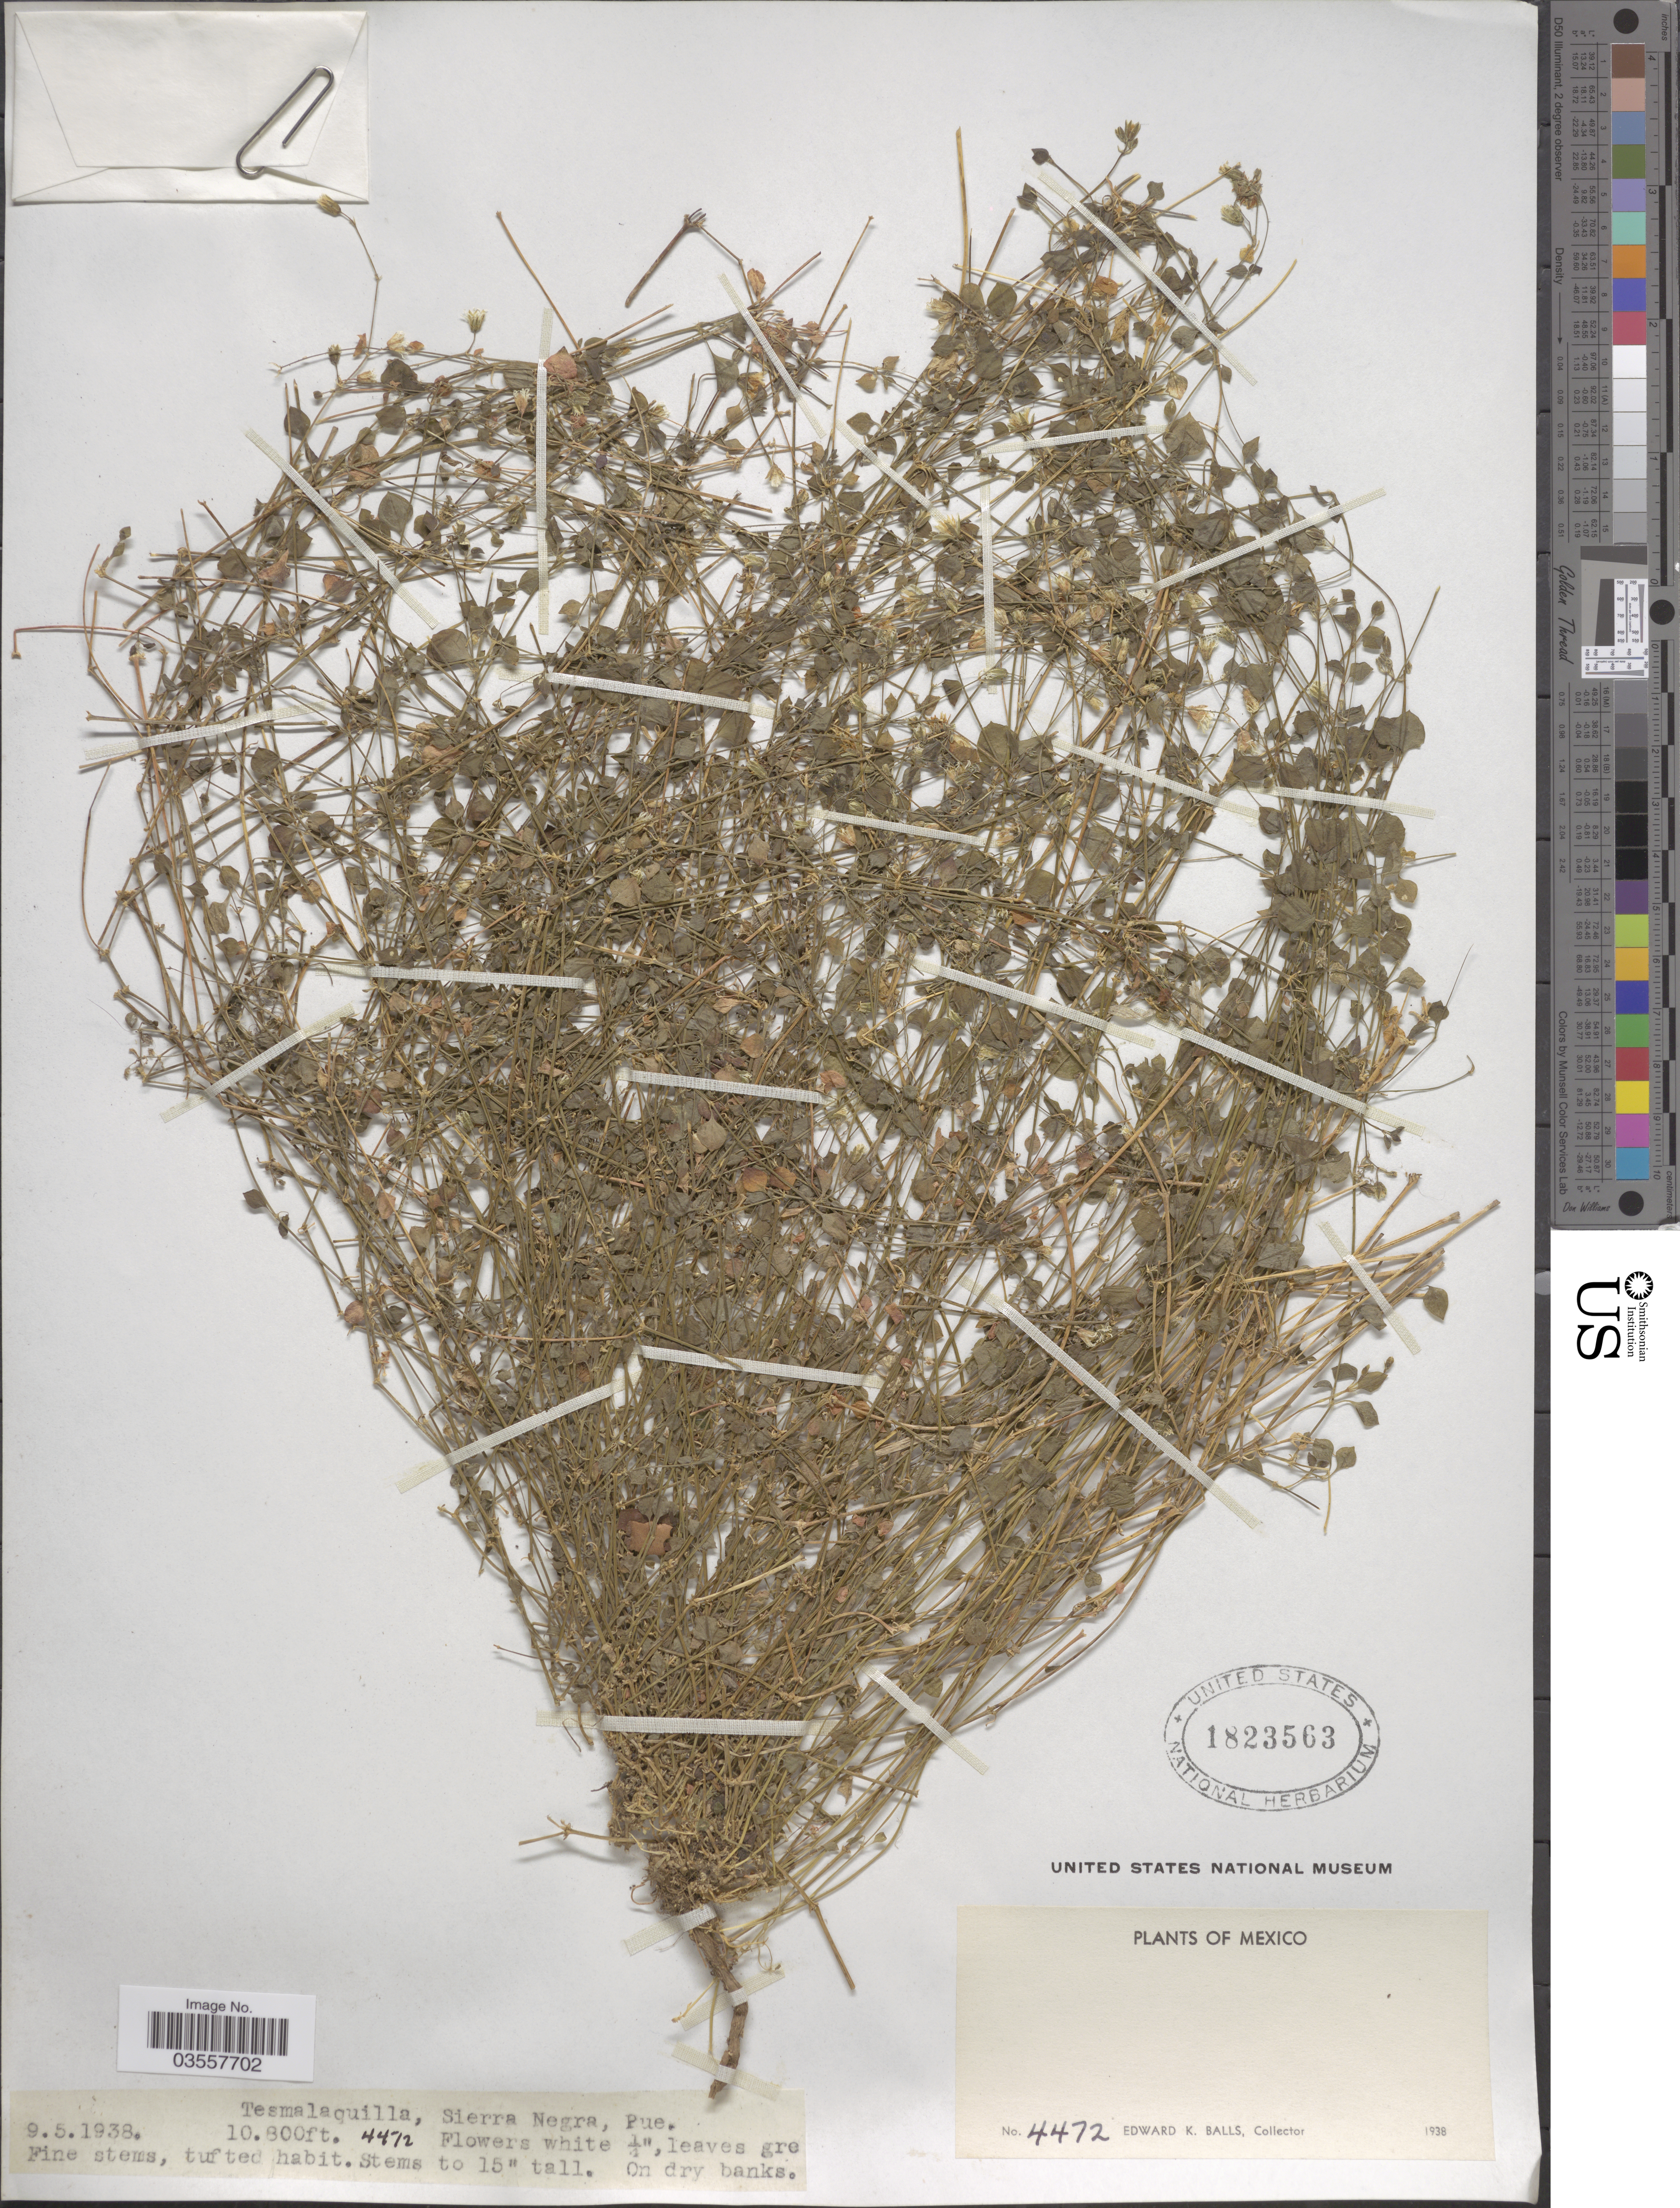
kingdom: Plantae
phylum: Tracheophyta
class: Magnoliopsida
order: Caryophyllales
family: Caryophyllaceae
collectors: E. K. Balls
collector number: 4472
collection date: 1938-05-09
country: Mexico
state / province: Puebla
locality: Tesmalaquilla, Sierra Negra, Pue.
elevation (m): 3292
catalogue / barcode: US 1823563